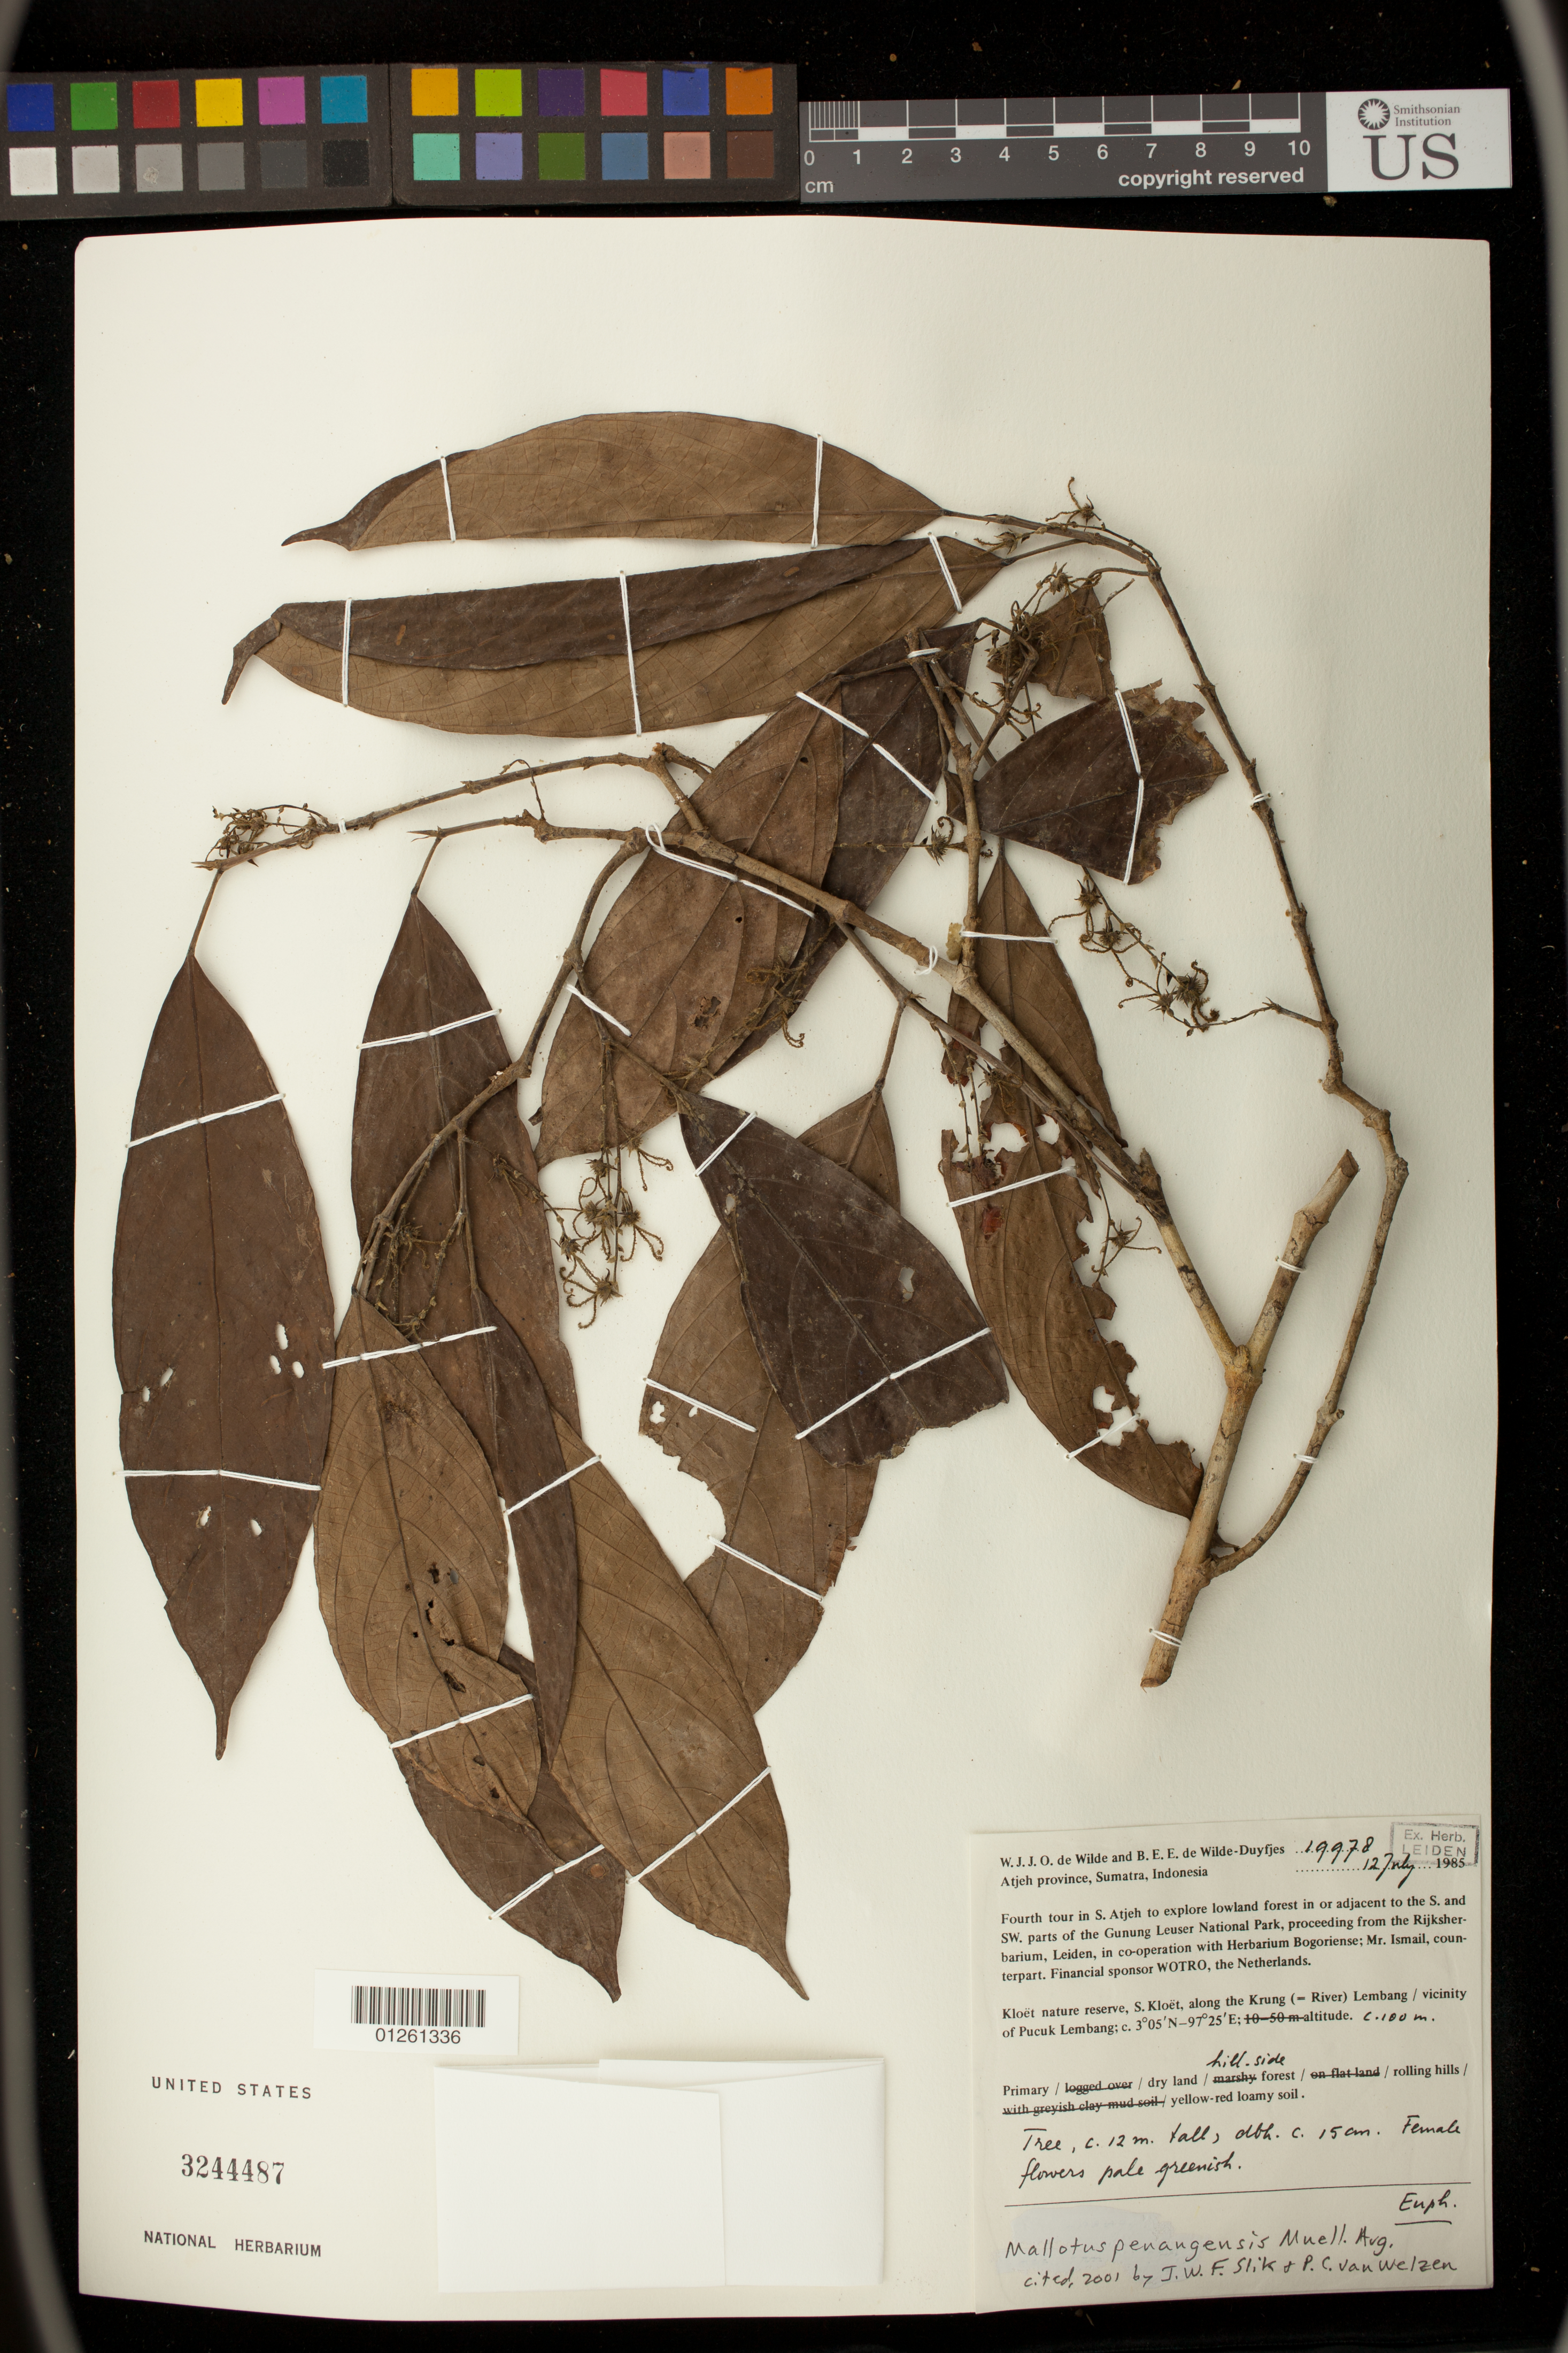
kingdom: Plantae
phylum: Tracheophyta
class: Magnoliopsida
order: Malpighiales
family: Euphorbiaceae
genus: Hancea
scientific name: Hancea penangensis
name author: (Müll. Arg.) S.E.C. Sierra et al.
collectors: W. J. de Wilde & B. E. de Wilde-Duyfjes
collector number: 19978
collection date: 1985-07-12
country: Indonesia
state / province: Sumatra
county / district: Aceh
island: Sumatra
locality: Kloët nature reserve. S.Kloët, along the Lembang river, vicinity of Pucuk Lembang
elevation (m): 100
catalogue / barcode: US 3244487